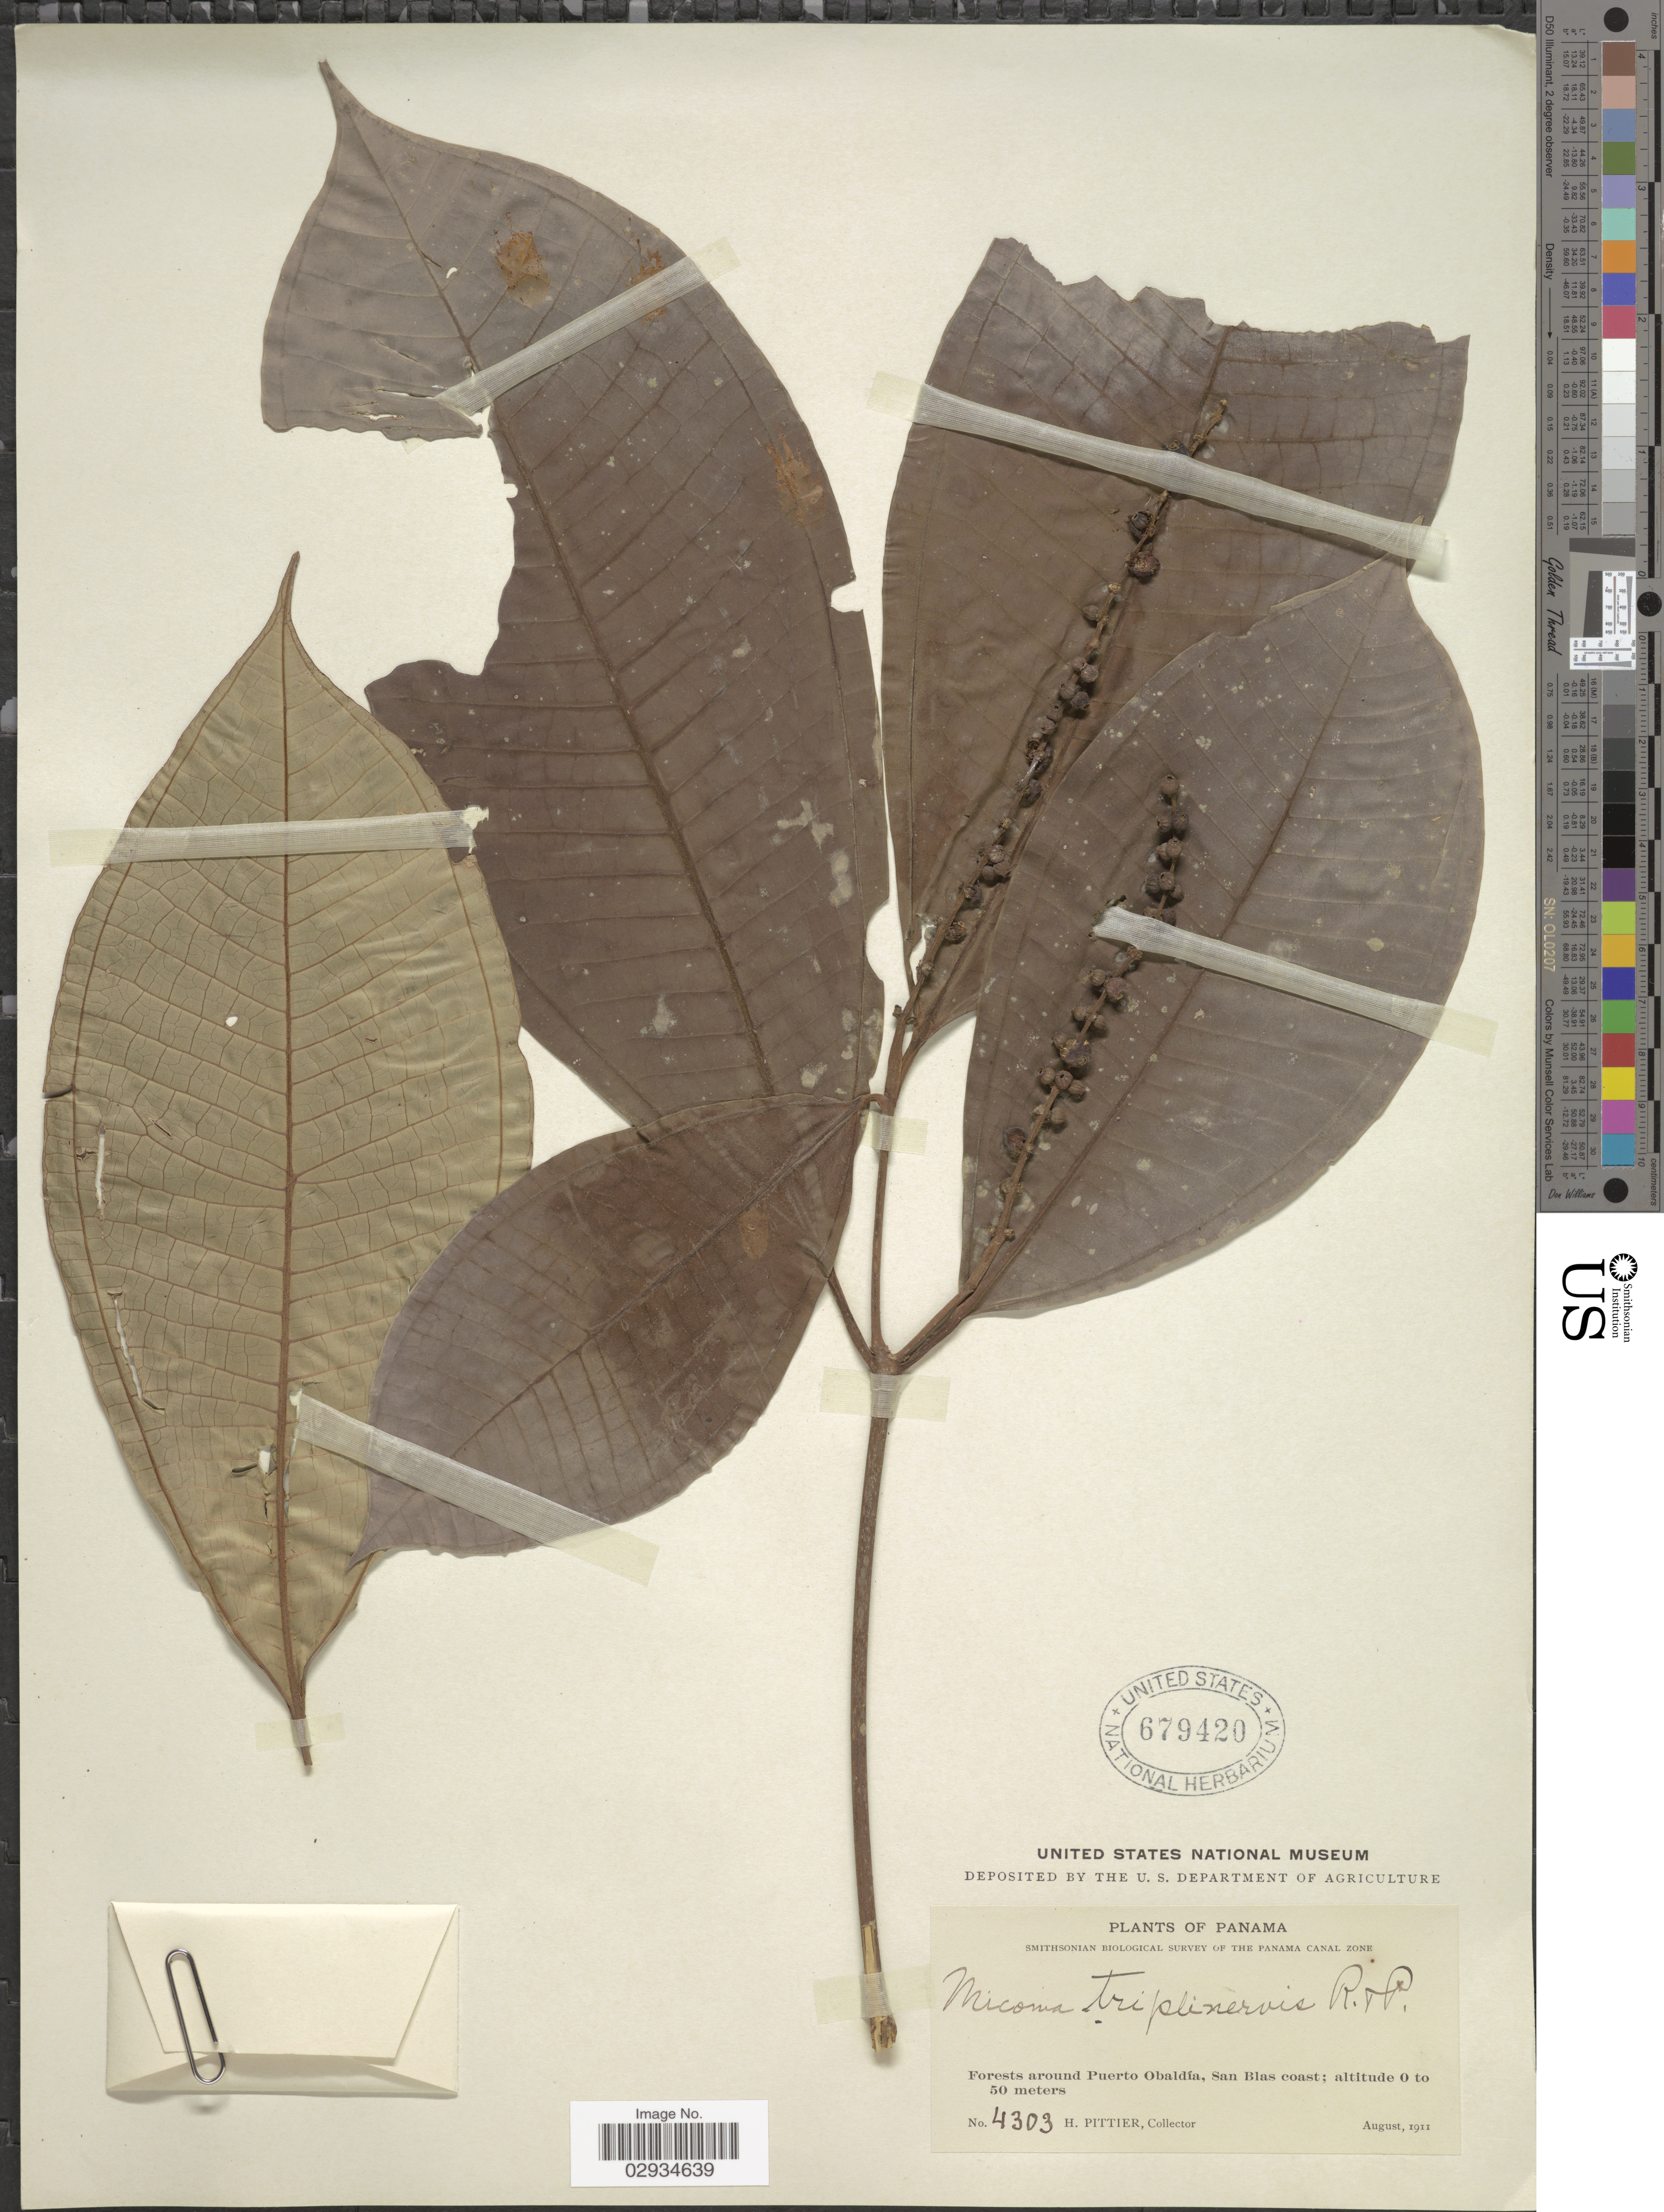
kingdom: Plantae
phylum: Tracheophyta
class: Magnoliopsida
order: Myrtales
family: Melastomataceae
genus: Miconia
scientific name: Miconia triplinervis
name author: Ruiz & Pav.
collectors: H. F. Pittier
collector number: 4303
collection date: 1911-08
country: Panama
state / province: Kuna Yala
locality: Forests around Puerto Obaldía, San Blas coast.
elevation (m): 0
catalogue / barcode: US 679420